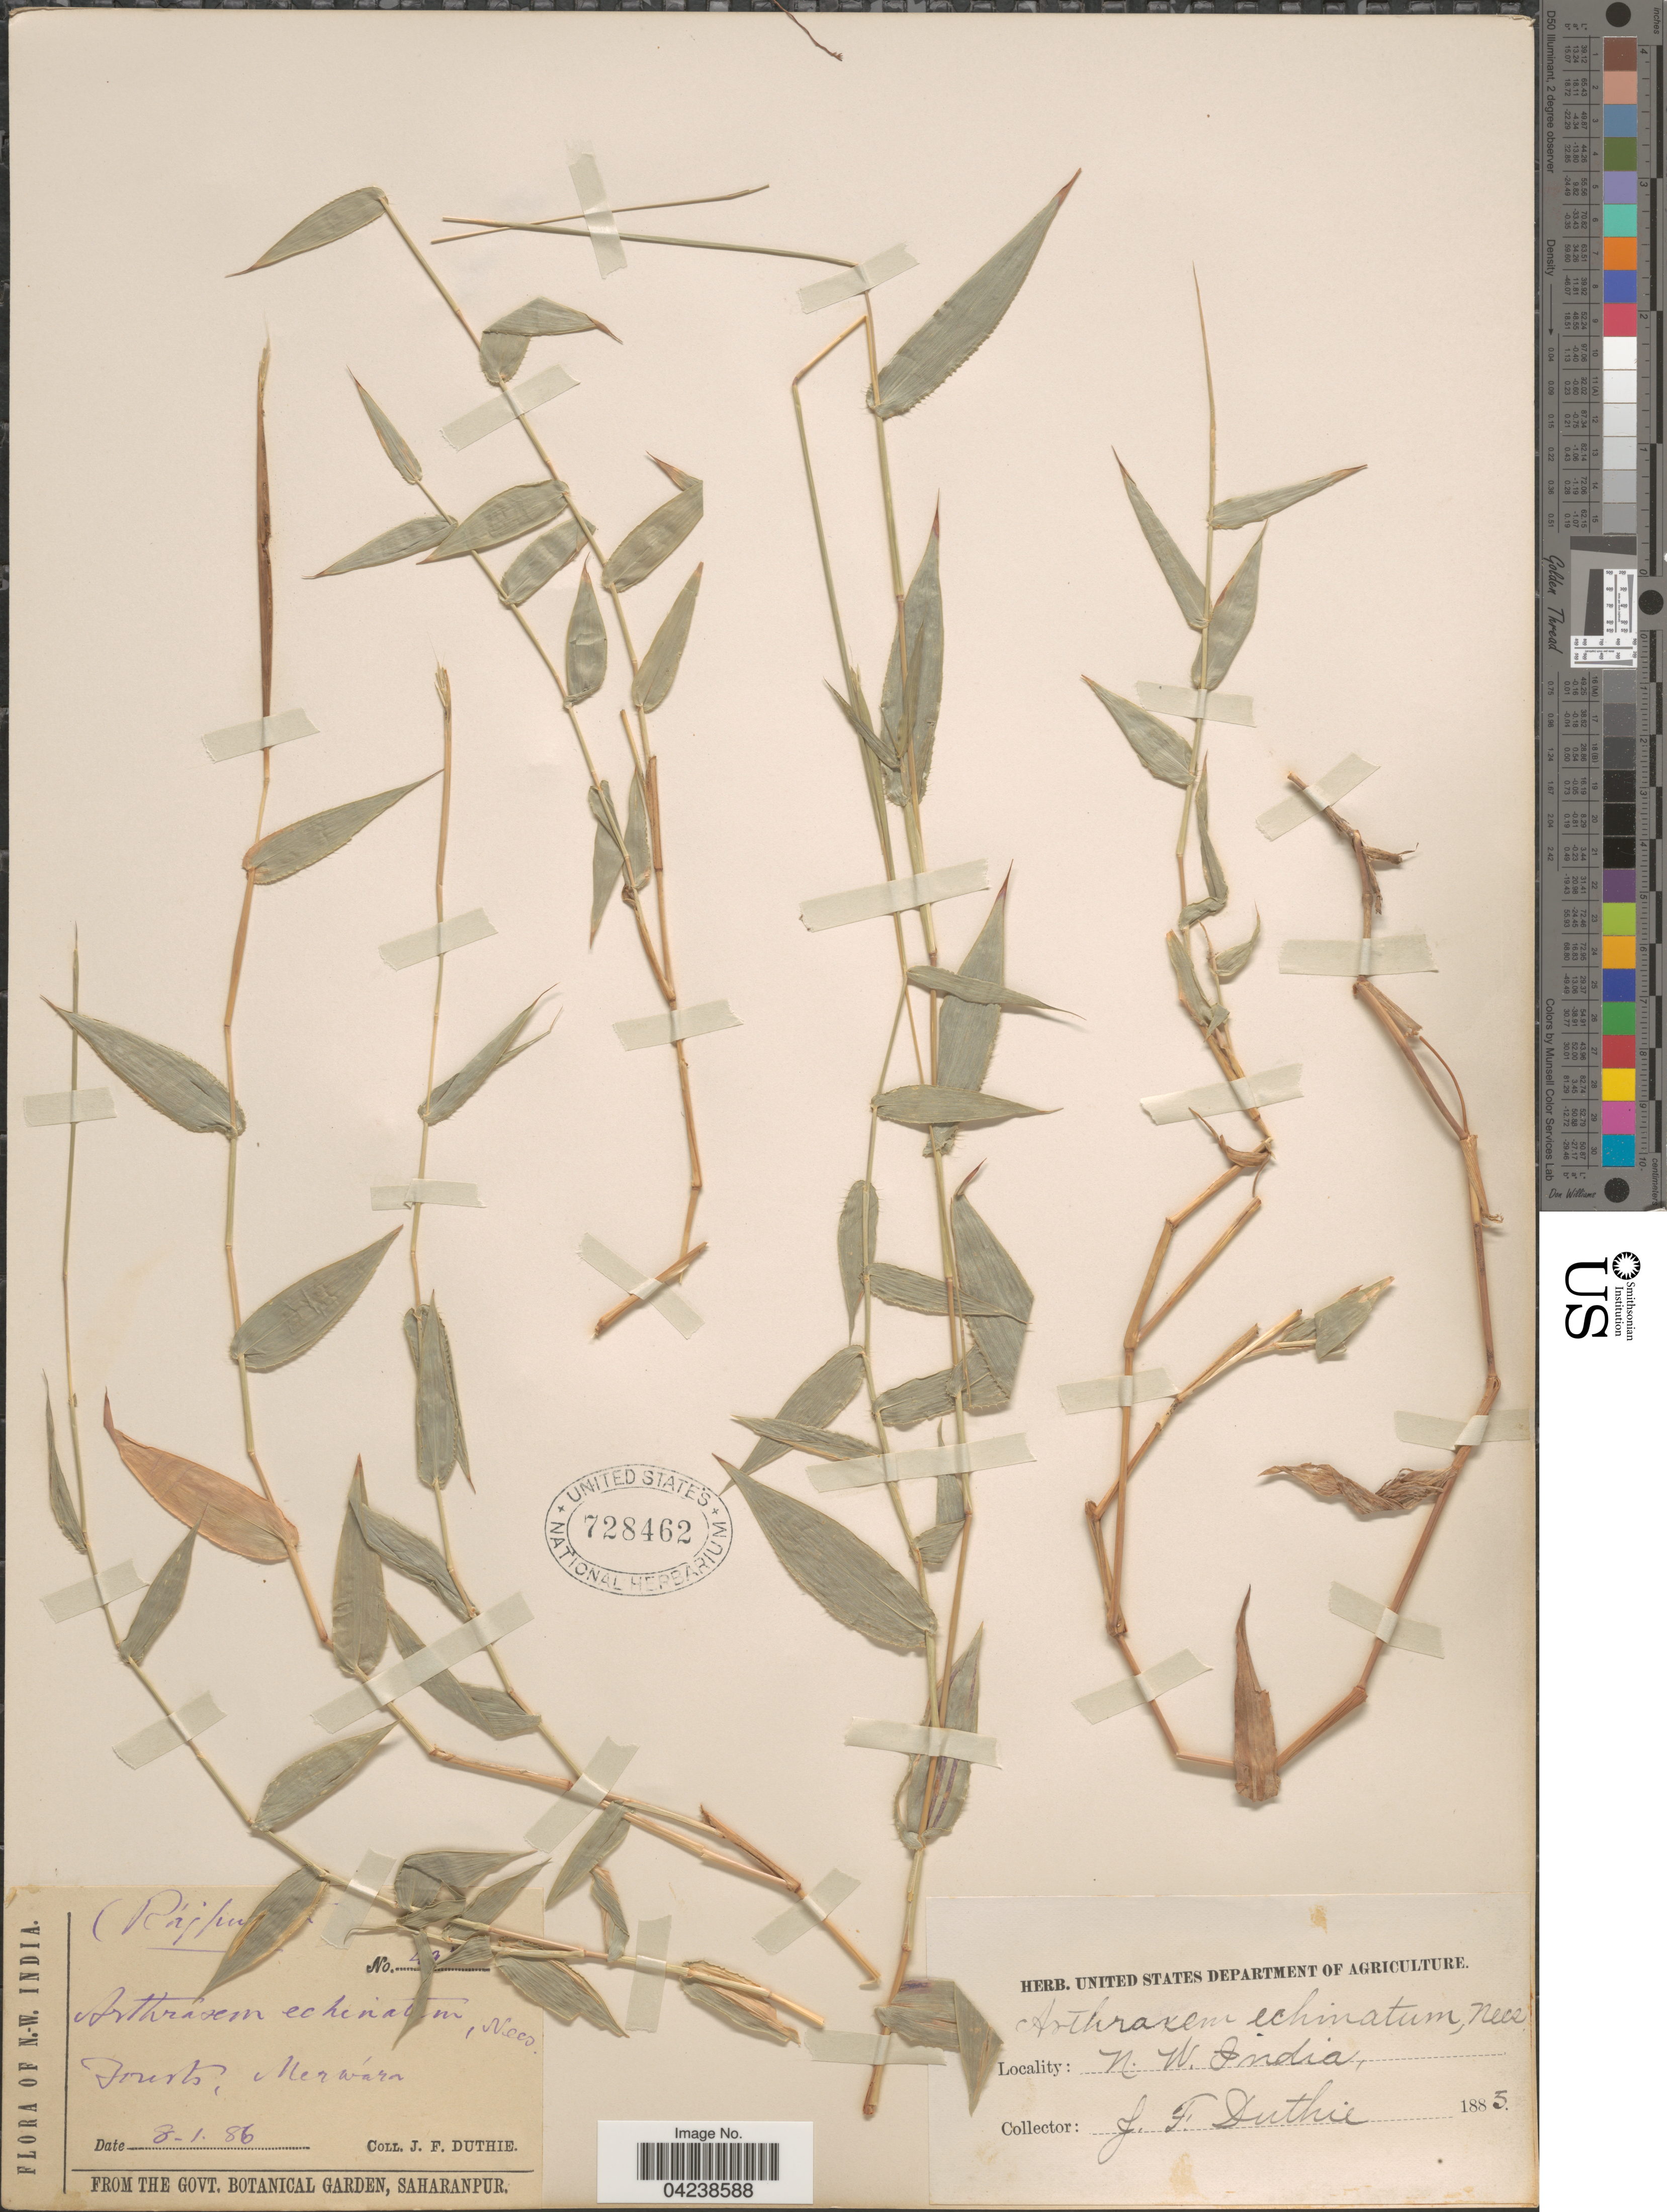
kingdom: Plantae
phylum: Tracheophyta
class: Liliopsida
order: Poales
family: Poaceae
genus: Arthraxon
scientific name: Arthraxon lanceolatus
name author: (Roxb.) Hochst.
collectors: J. F. Duthie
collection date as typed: Transcribed d/m/y: 8/1/86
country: India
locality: N.-W. India. Rájpu [illegible text]. Merwára.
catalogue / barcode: US 728462